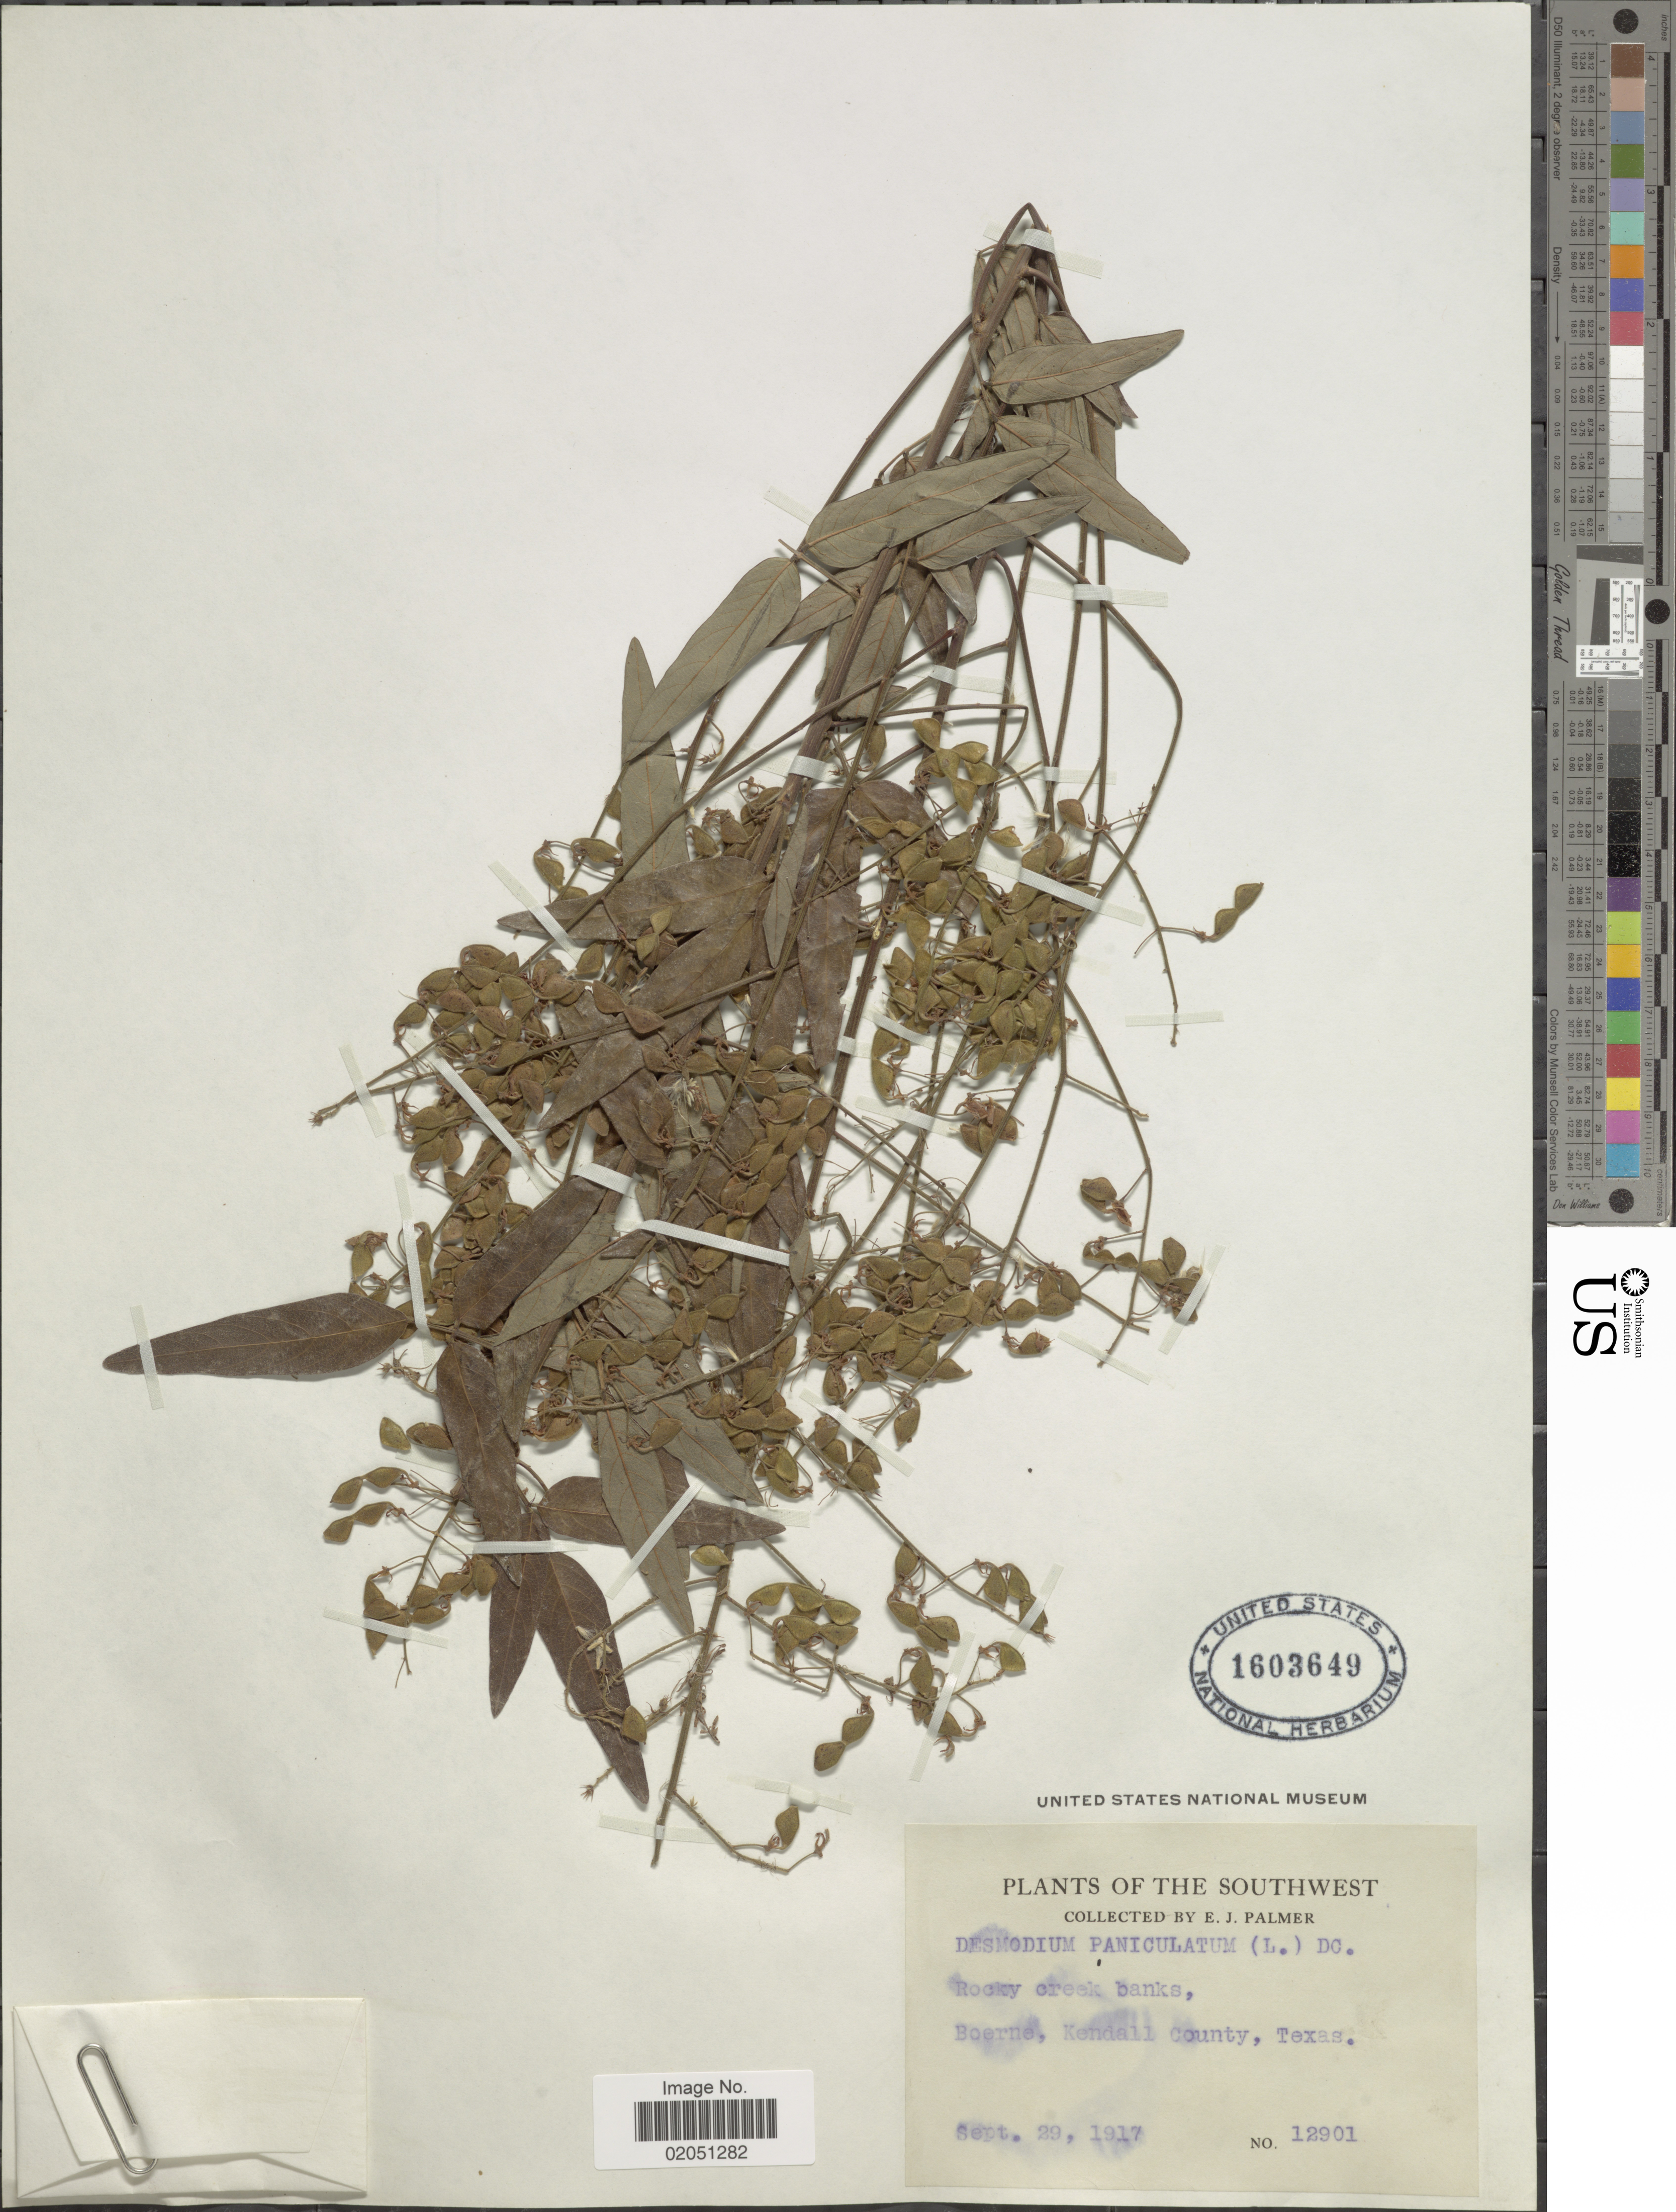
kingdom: Plantae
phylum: Tracheophyta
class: Magnoliopsida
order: Fabales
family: Fabaceae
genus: Desmodium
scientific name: Desmodium paniculatum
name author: (L.) DC.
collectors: E. J. Palmer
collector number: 12901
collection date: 1917-09-29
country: United States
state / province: Texas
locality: The Southwest, Rocky creek banks, Boerne, Kendall County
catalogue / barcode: US 1603649